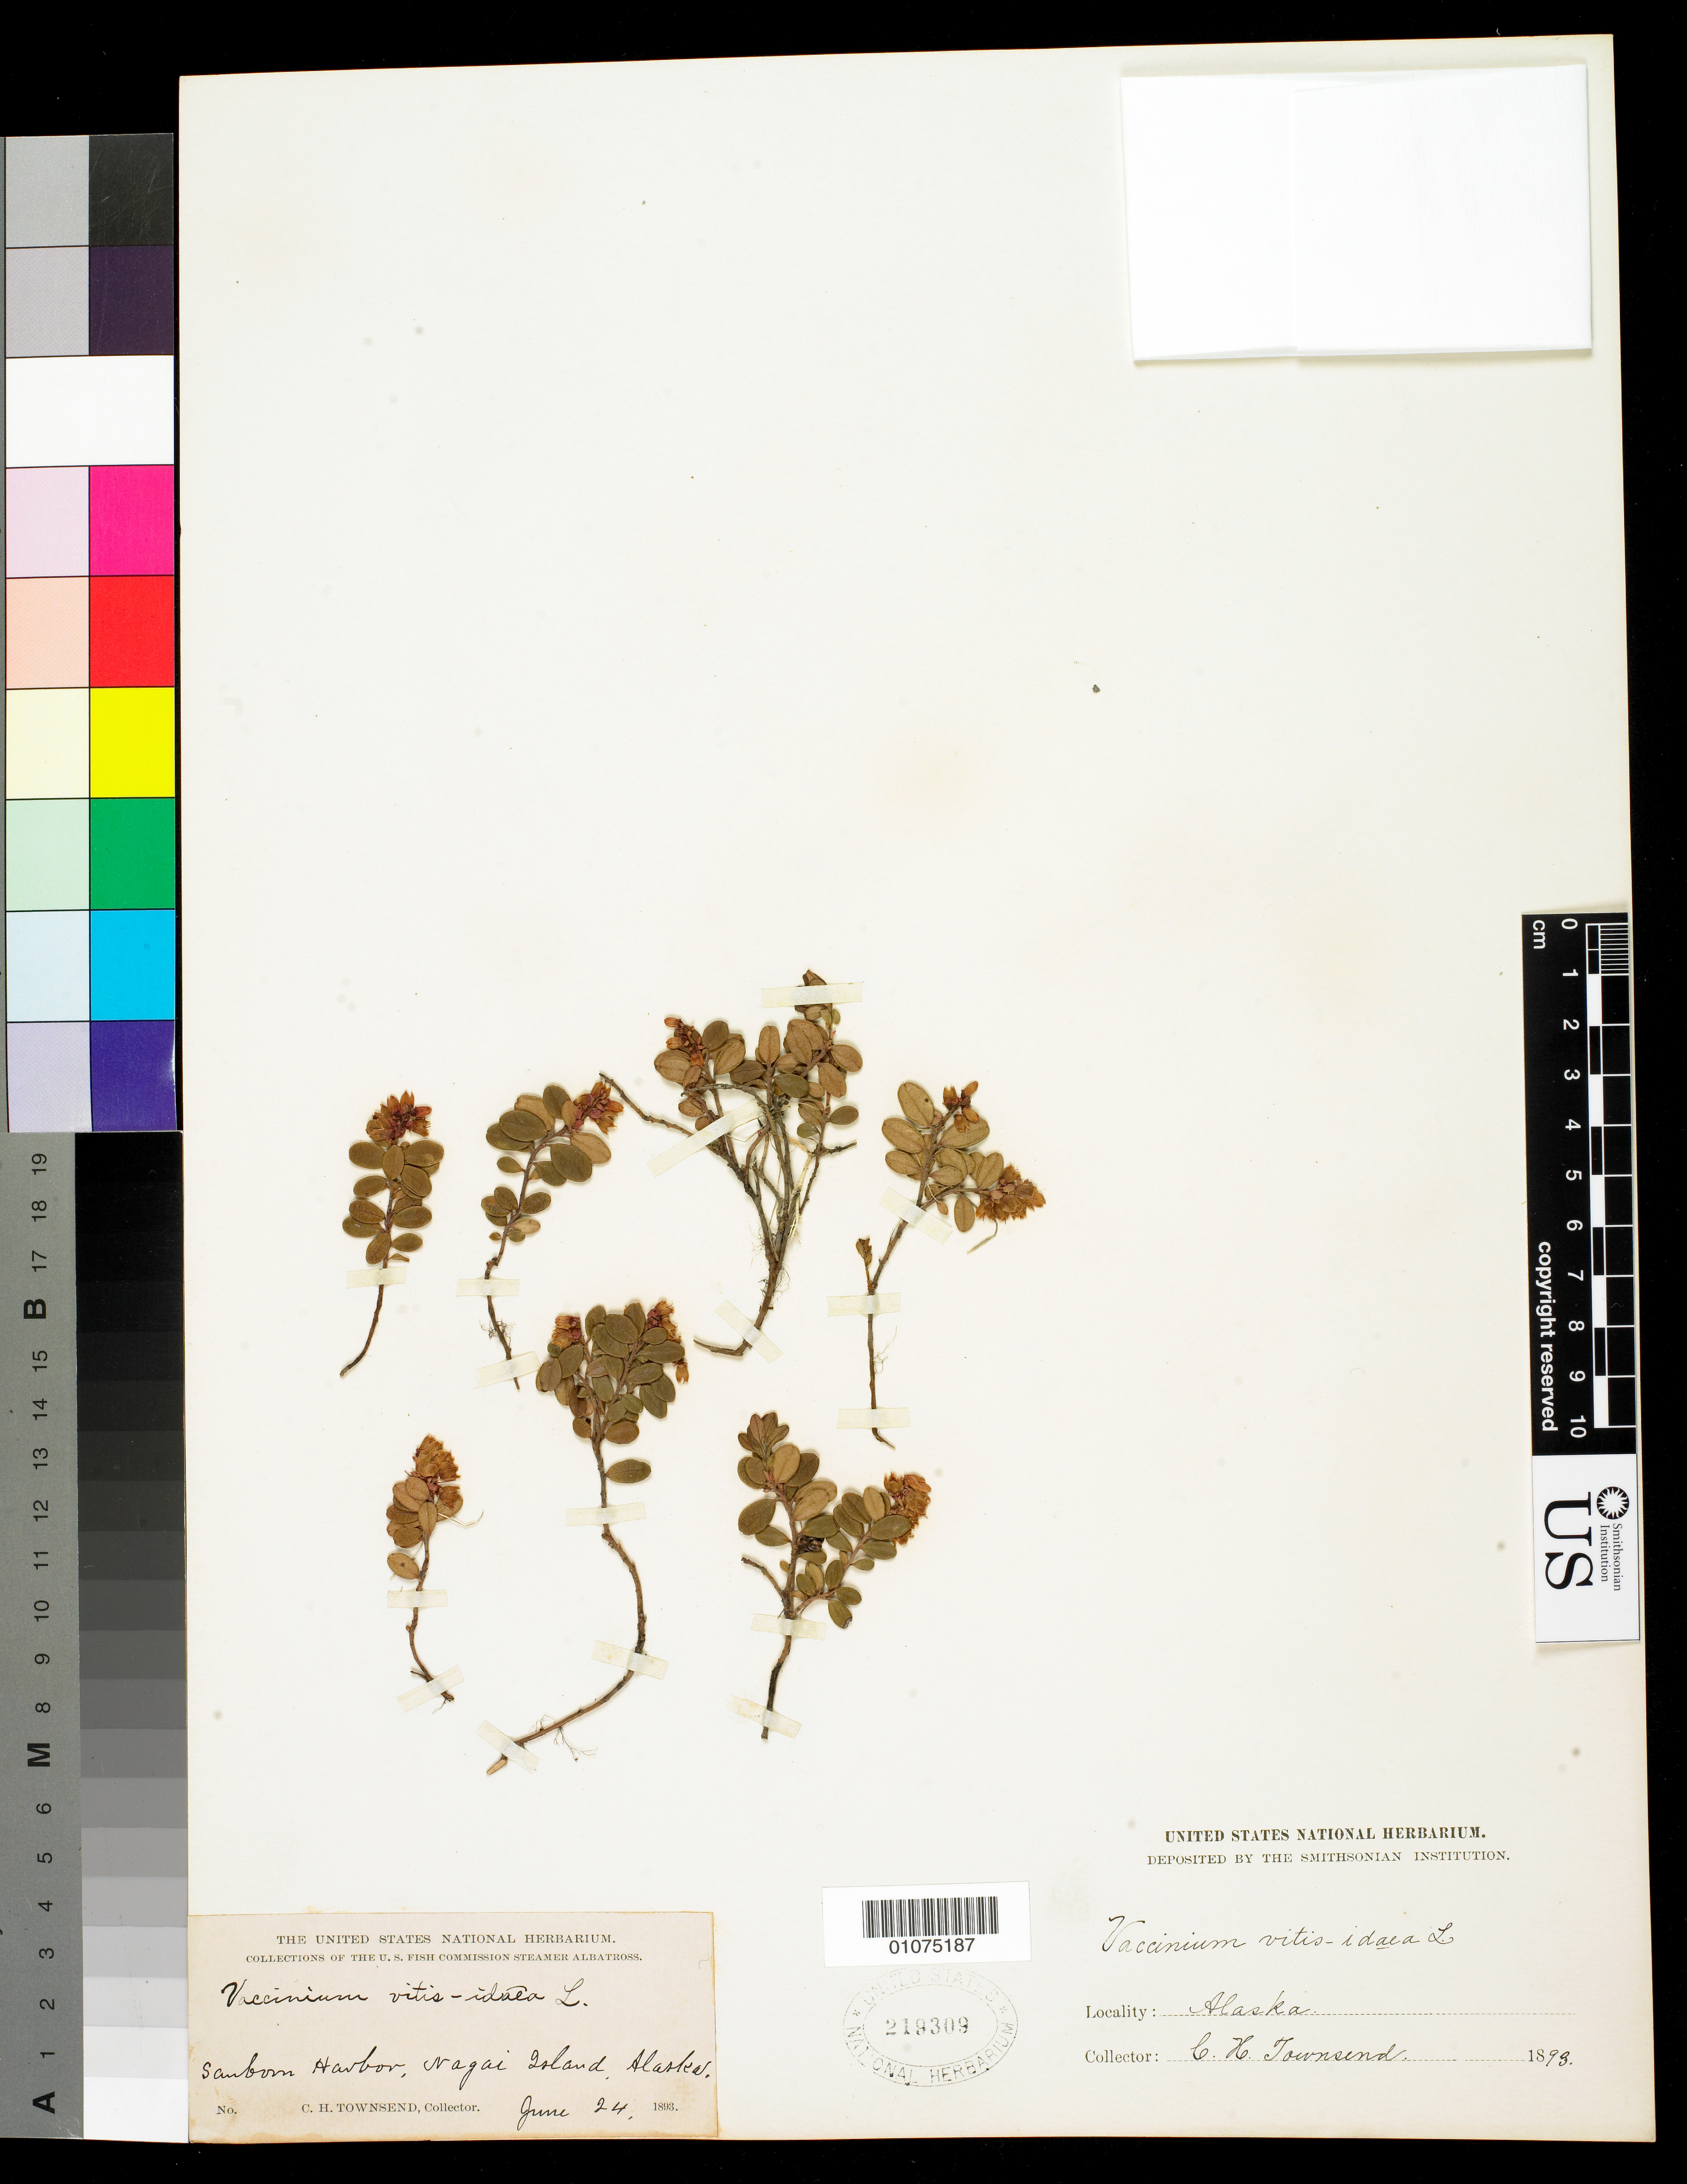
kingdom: Plantae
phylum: Tracheophyta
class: Magnoliopsida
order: Ericales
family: Ericaceae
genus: Vaccinium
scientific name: Vaccinium vitis-idaea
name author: L.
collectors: C. H. Townsend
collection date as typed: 24 Jun 1893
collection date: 1893-06-24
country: United States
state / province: Alaska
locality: Misty Harbor, Nagai Island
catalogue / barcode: US 219309